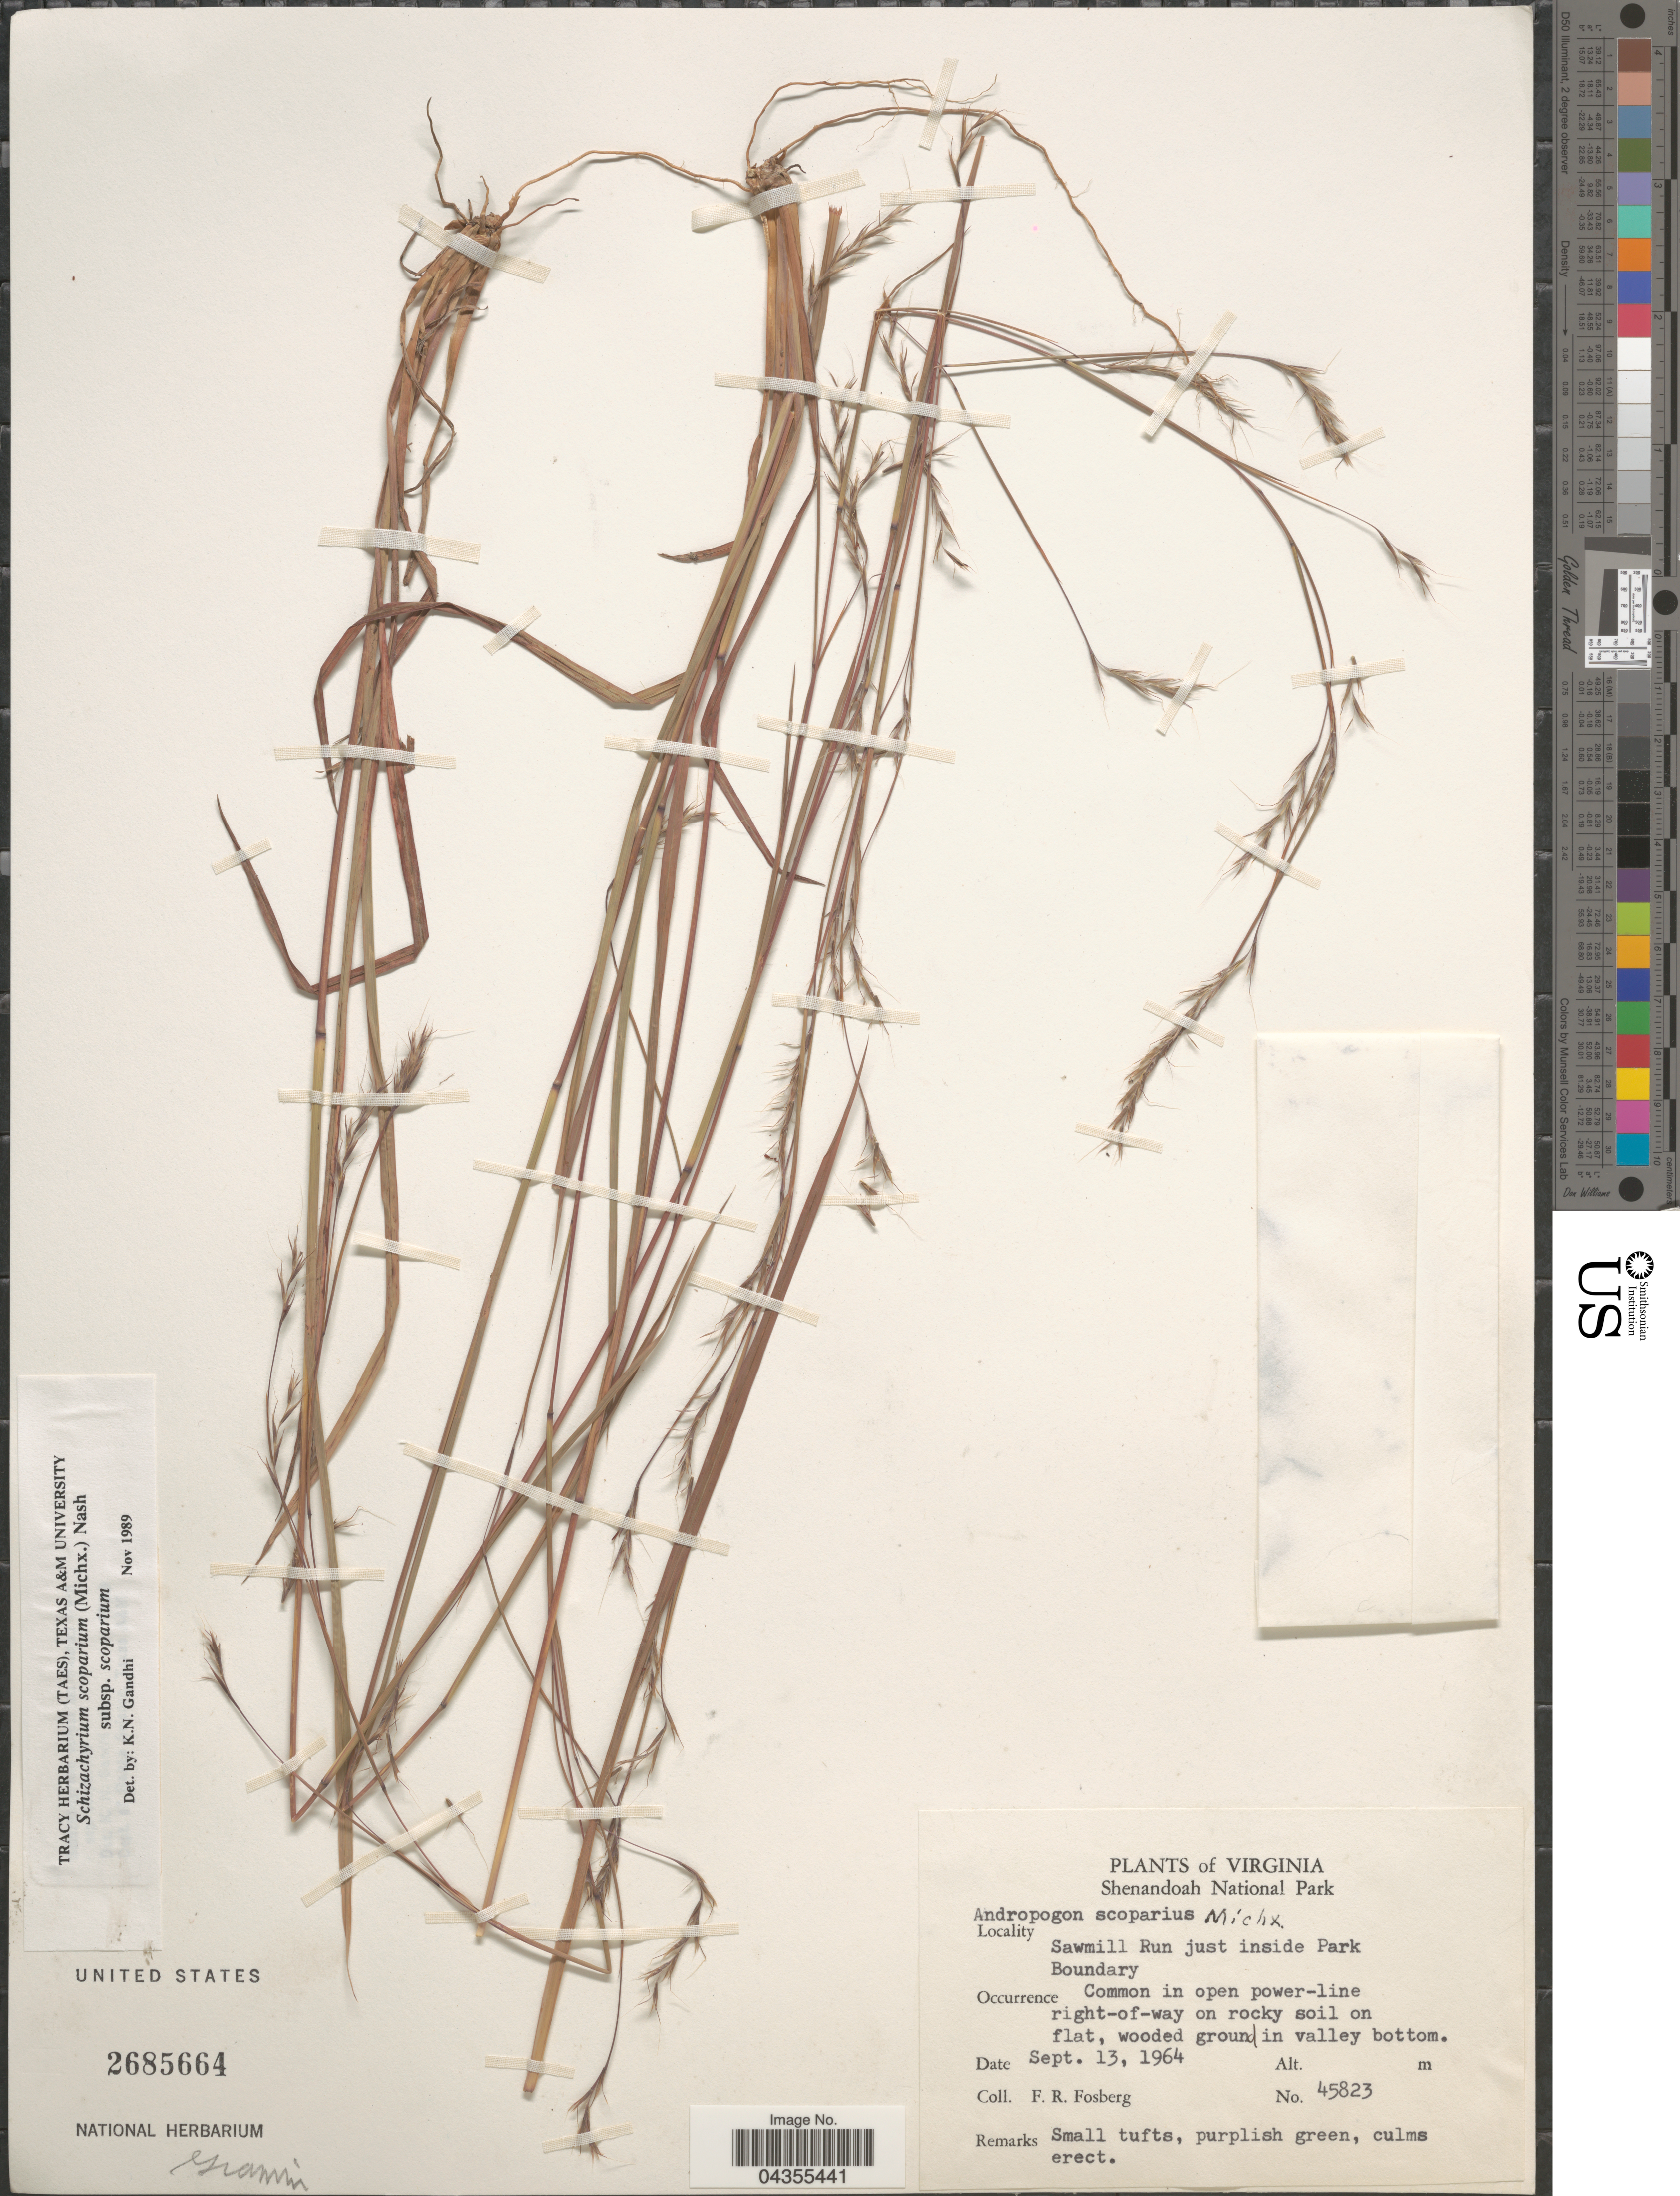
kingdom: Plantae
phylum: Tracheophyta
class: Liliopsida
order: Poales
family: Poaceae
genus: Schizachyrium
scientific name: Schizachyrium scoparium var. scoparium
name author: (Michx.) Nash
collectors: F. R. Fosberg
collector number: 45823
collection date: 1964-09-13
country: United States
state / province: Virginia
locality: Shenandoah National Park. Sawmill Run just inside Park Boundary.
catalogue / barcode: US 2685664